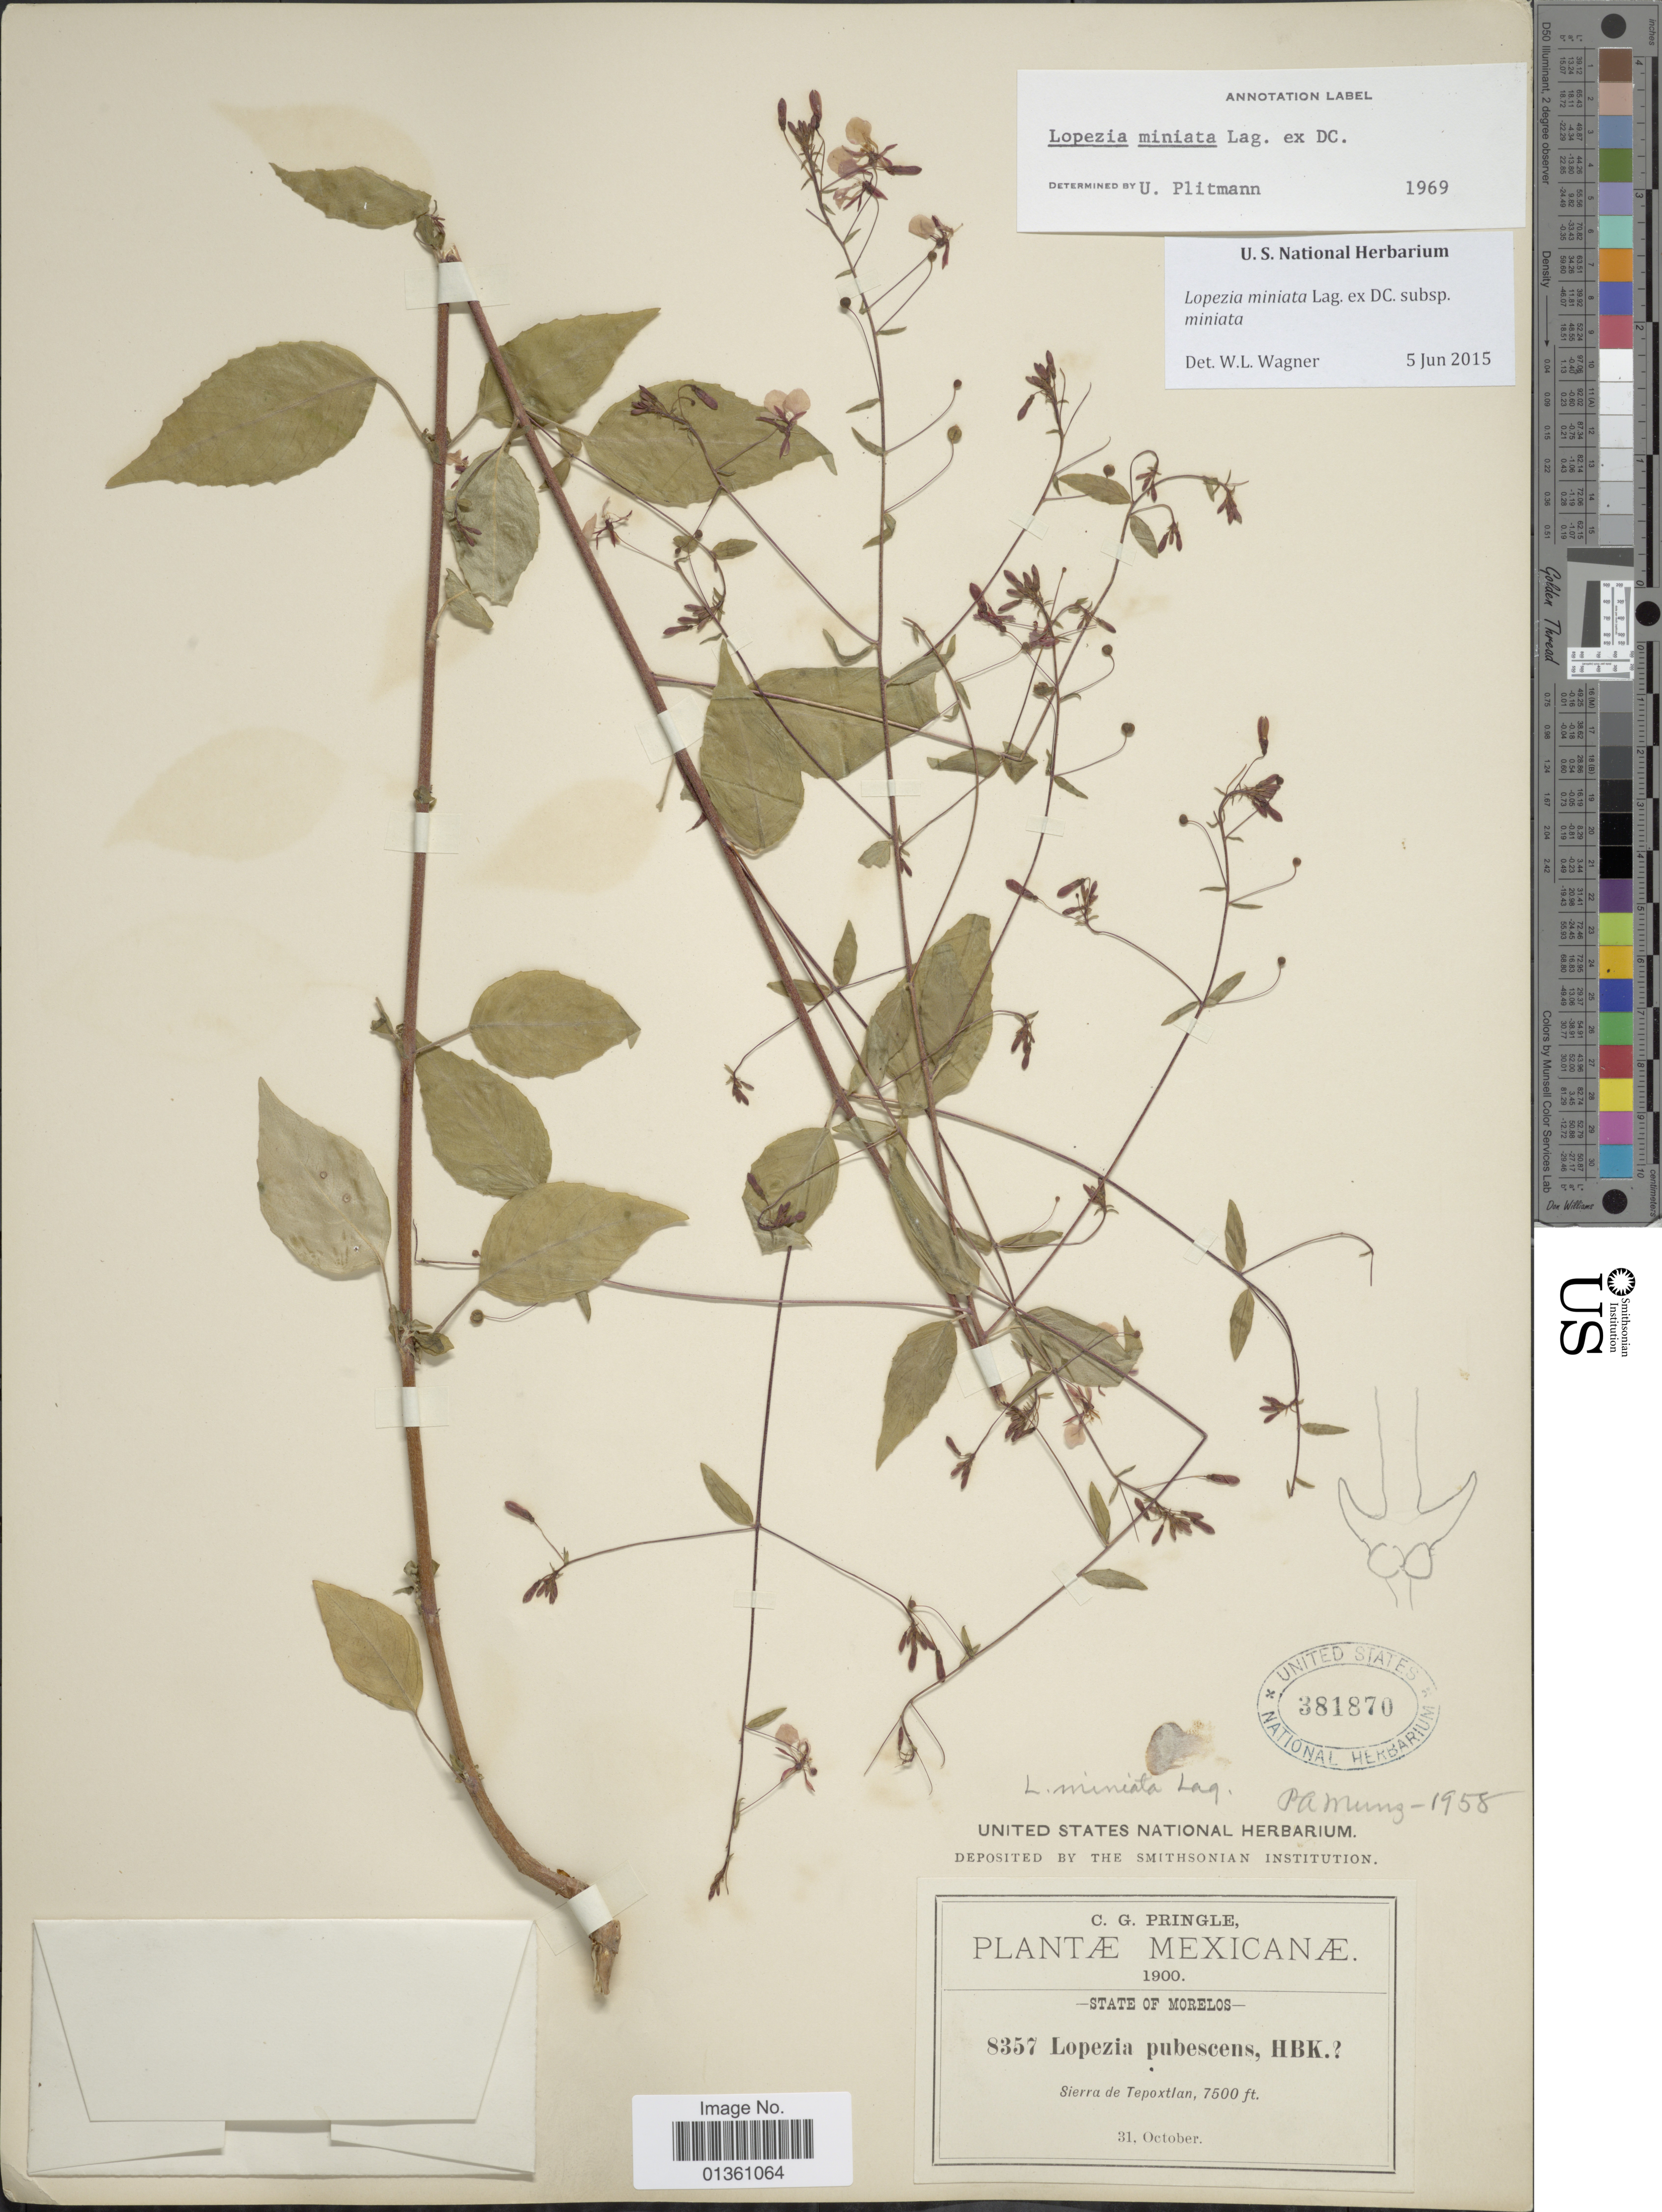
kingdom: Plantae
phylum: Tracheophyta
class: Magnoliopsida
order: Myrtales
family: Onagraceae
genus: Lopezia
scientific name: Lopezia miniata subsp. miniata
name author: Lag. ex DC.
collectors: C. G. Pringle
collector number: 8357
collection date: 1900-10-31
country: Mexico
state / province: Morelos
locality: Sierra de Tepoxtlan.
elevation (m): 2286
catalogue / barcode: US 381870